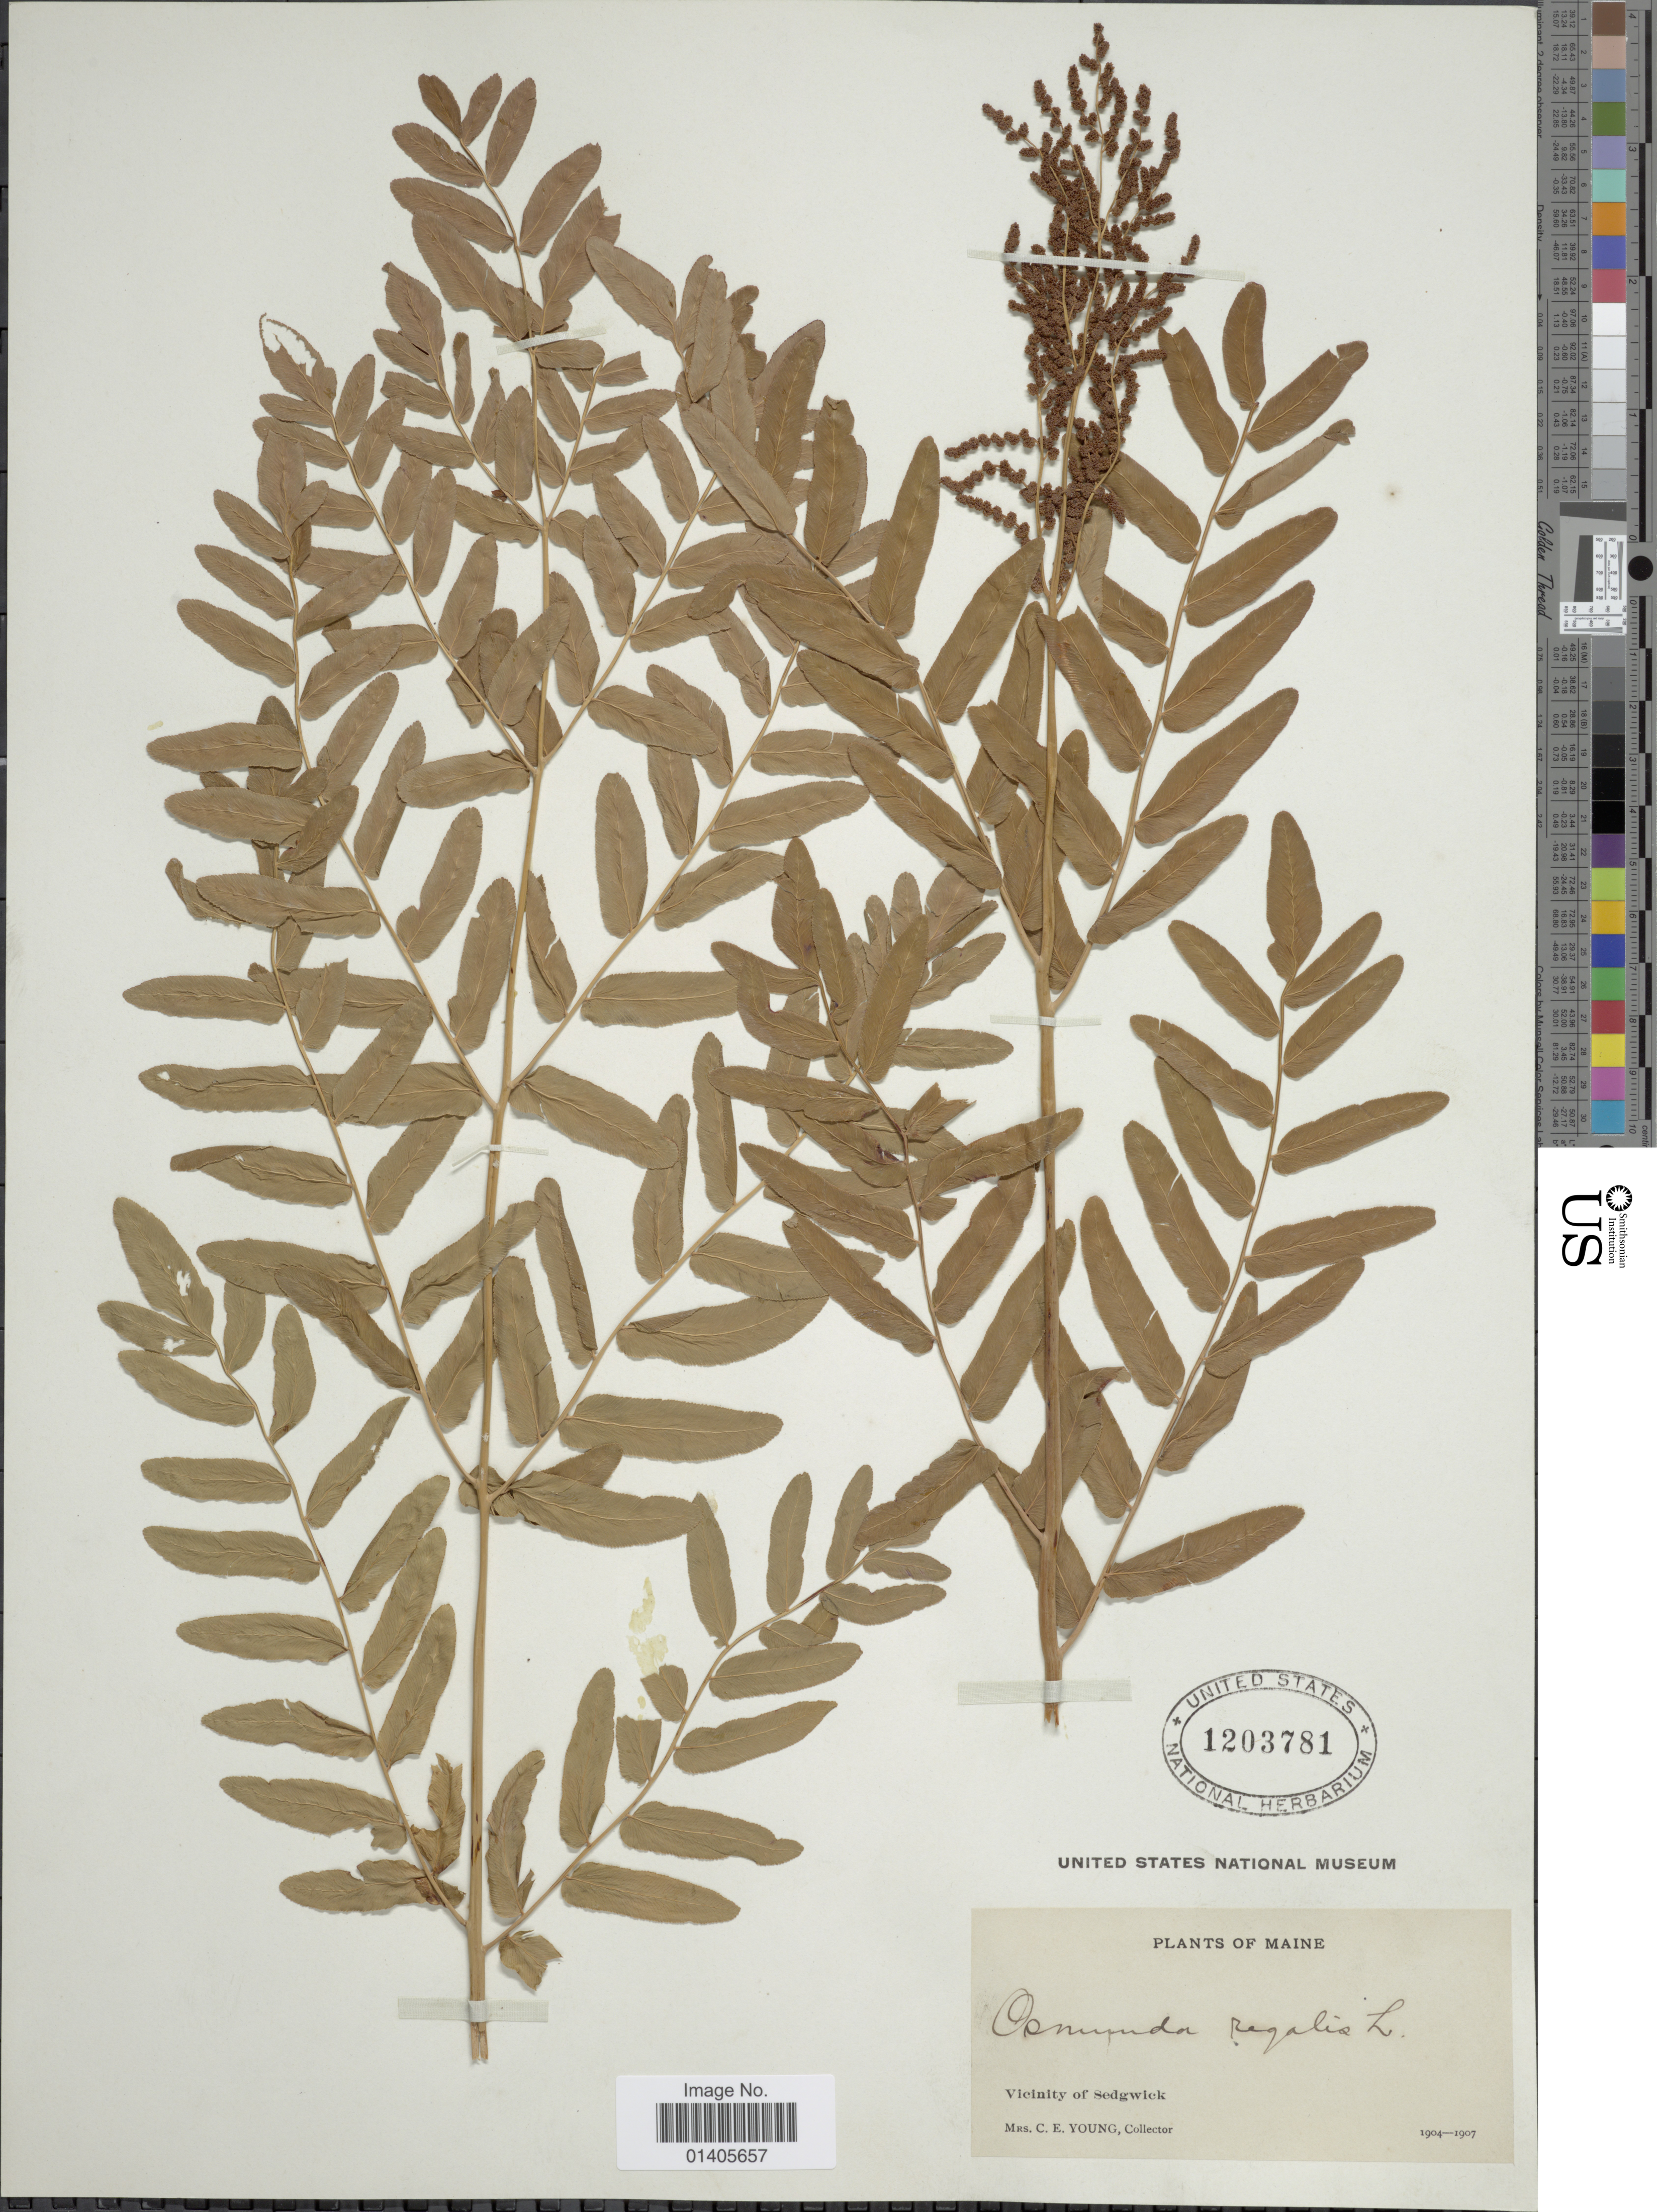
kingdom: Plantae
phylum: Tracheophyta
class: Polypodiopsida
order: Osmundales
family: Osmundaceae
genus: Osmunda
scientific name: Osmunda regalis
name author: L.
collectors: C. Young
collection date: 1904/1907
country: United States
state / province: Maine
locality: Vicinity of Sedgwick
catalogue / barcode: US 1203781